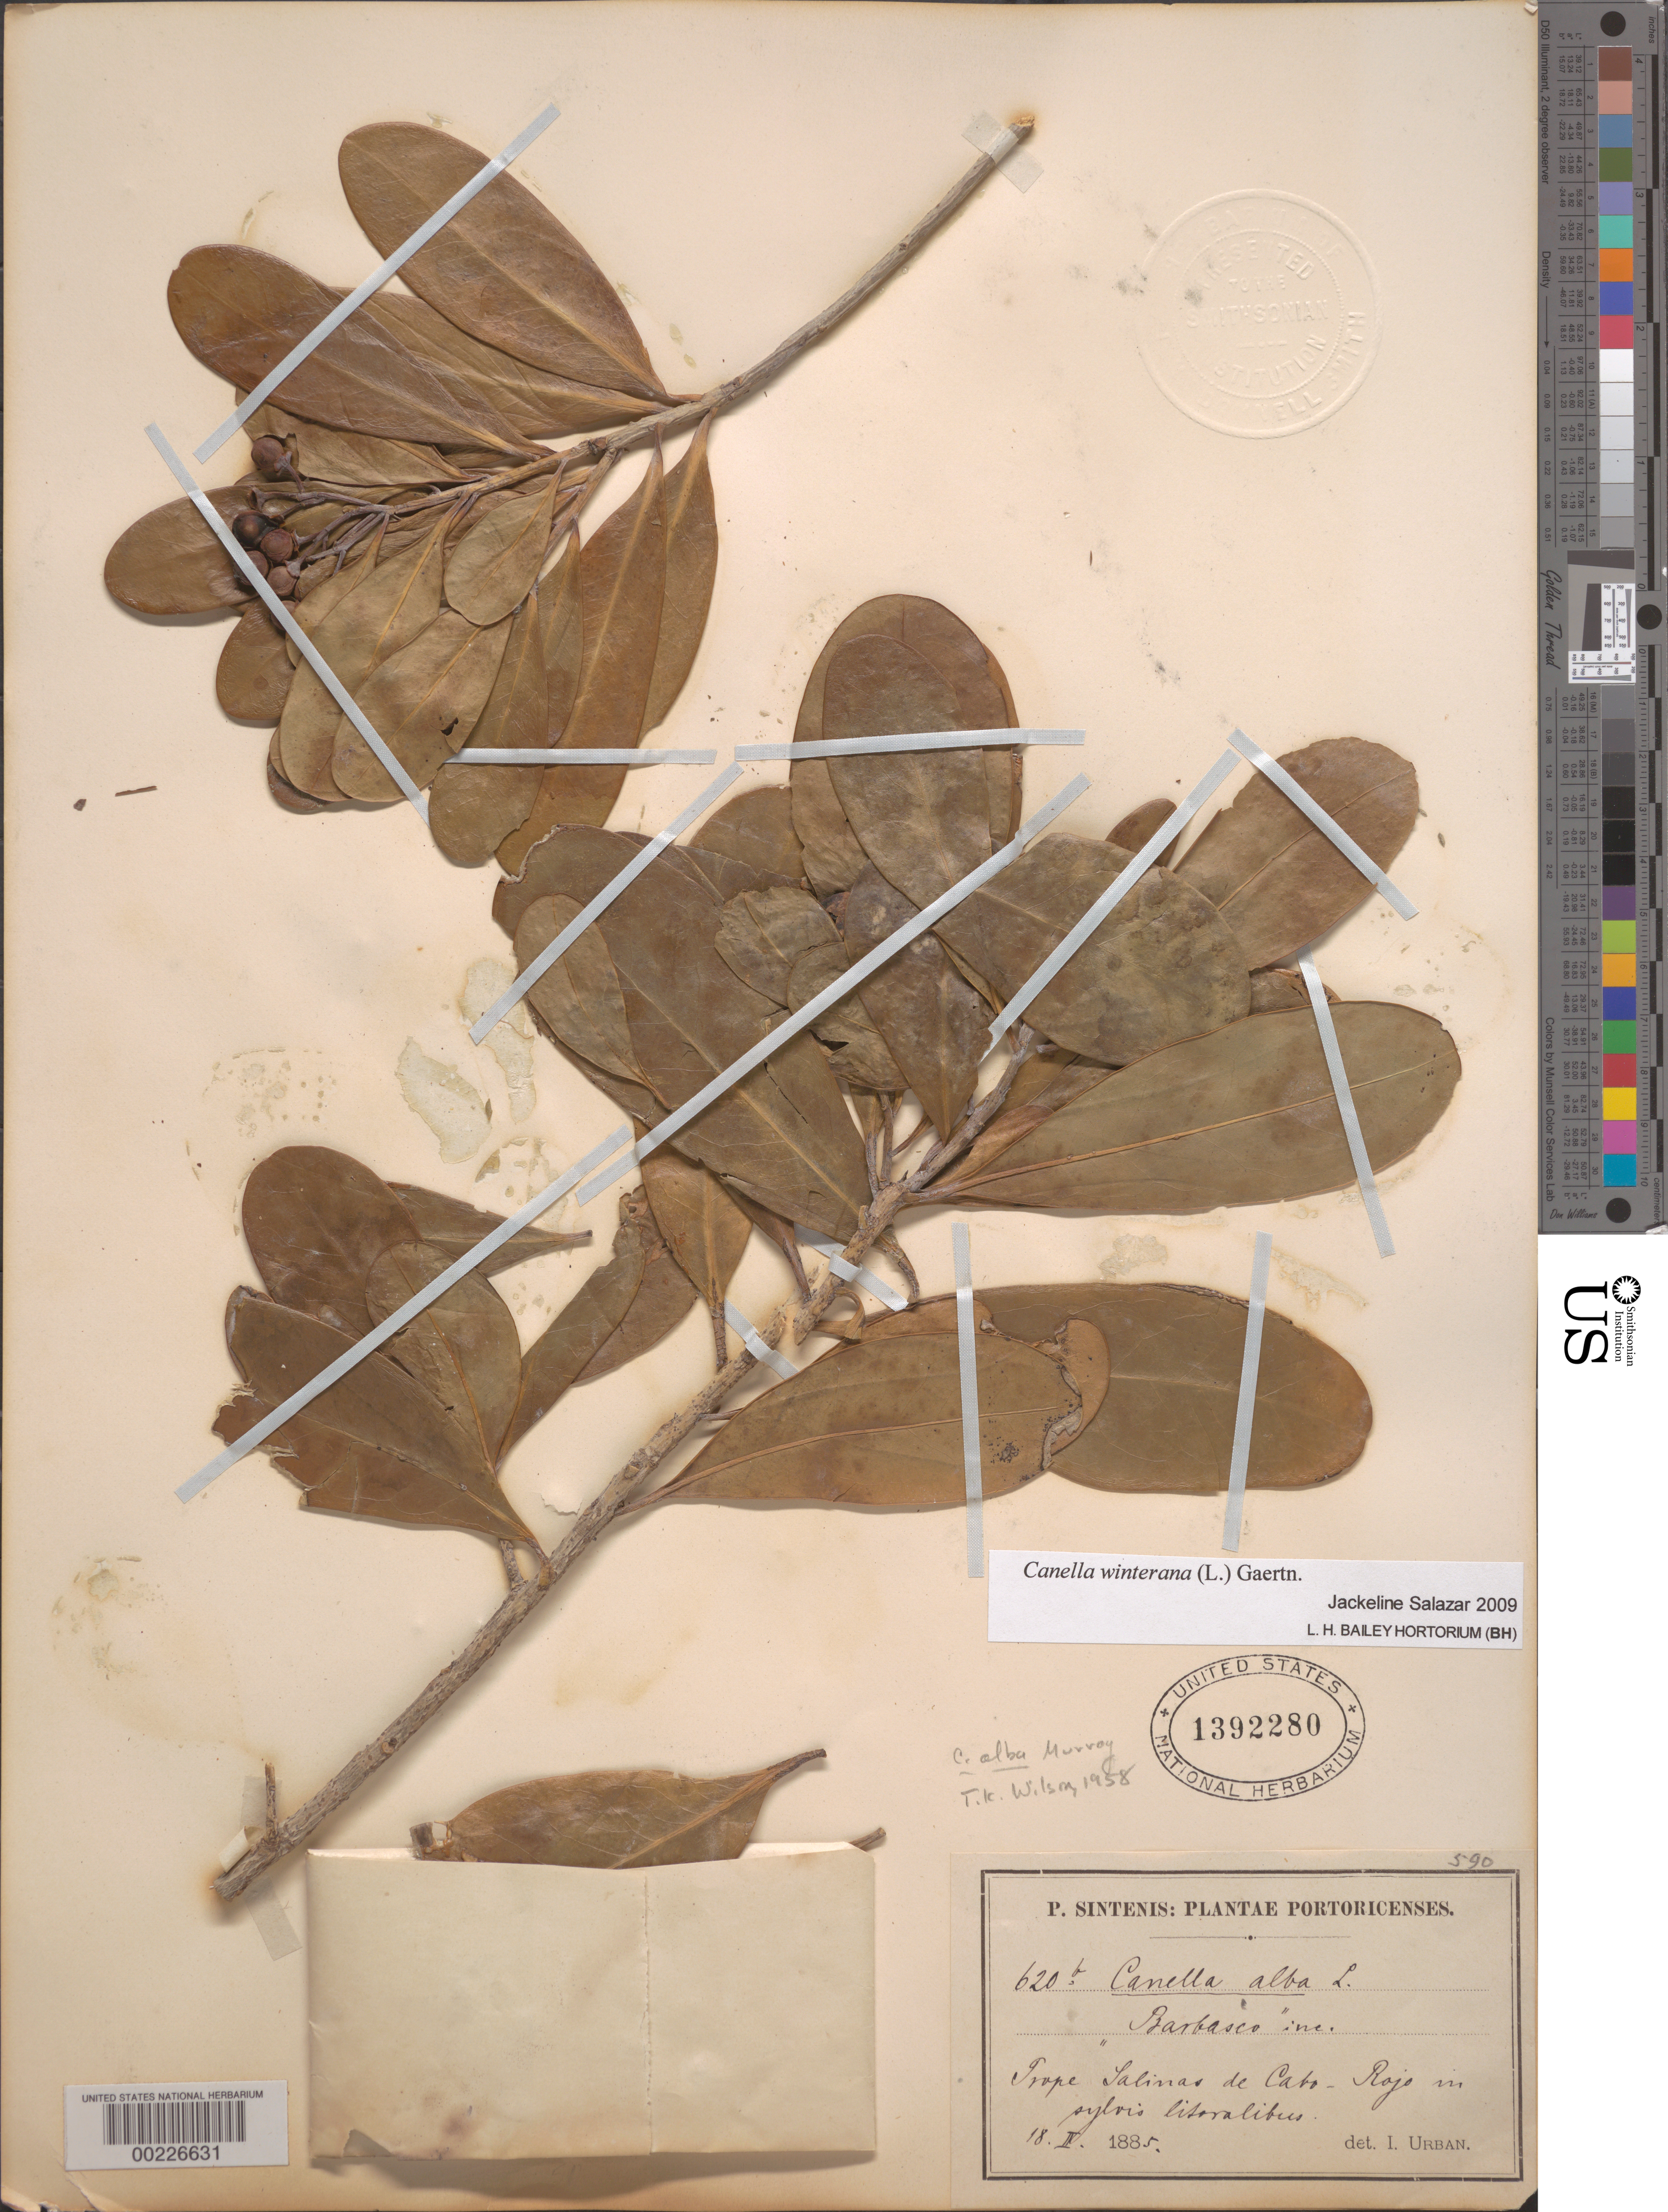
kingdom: Plantae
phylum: Tracheophyta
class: Magnoliopsida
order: Canellales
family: Canellaceae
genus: Canella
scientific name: Canella winterana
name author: (L.) Gaertn.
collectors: P. Sintenis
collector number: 620b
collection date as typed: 18 Feb 1885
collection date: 1885-02-18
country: Puerto Rico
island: Greater Antilles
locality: Prope Salinas de Cabo-Rojo in sylvis litoralibus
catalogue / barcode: US 1392280